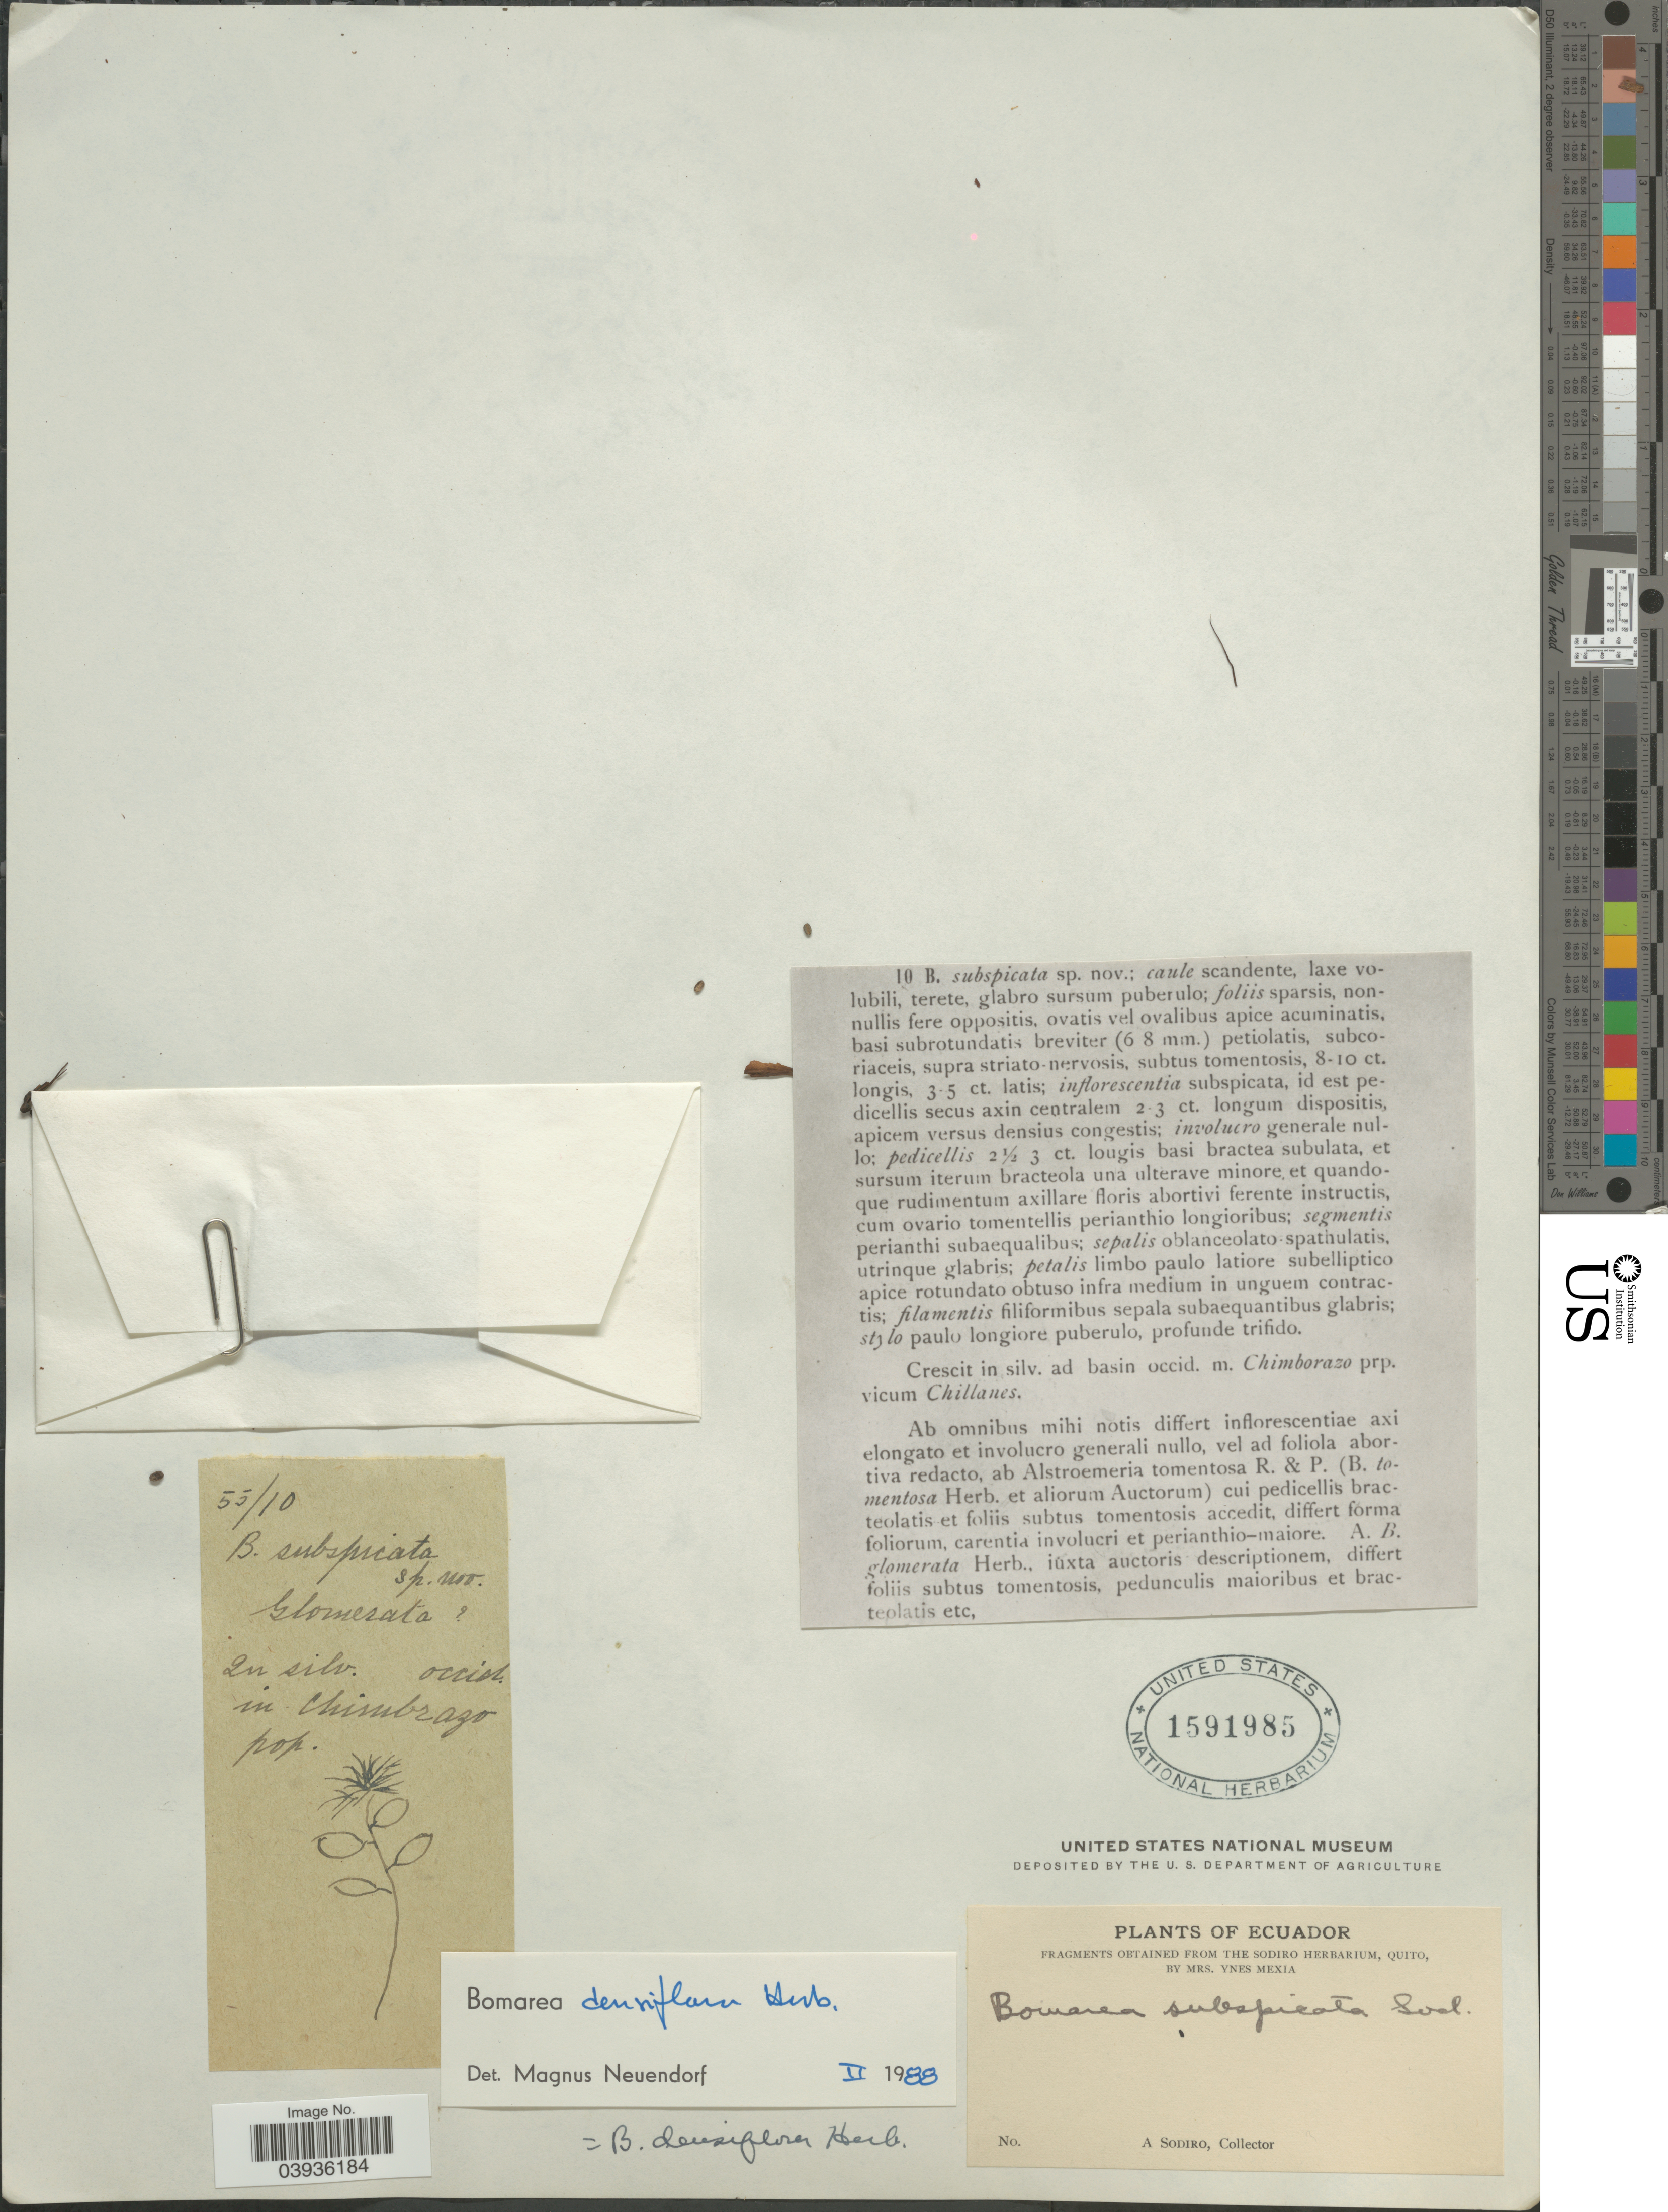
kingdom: Plantae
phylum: Tracheophyta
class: Liliopsida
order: Liliales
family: Alstroemeriaceae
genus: Bomarea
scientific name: Bomarea densiflora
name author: Herb.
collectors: A. Sodiro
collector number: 55/10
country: Ecuador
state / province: Chimborazo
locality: In silv. ad basin occid. m. Chimborazo prp. vicum Chillanes.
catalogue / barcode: US 1591985